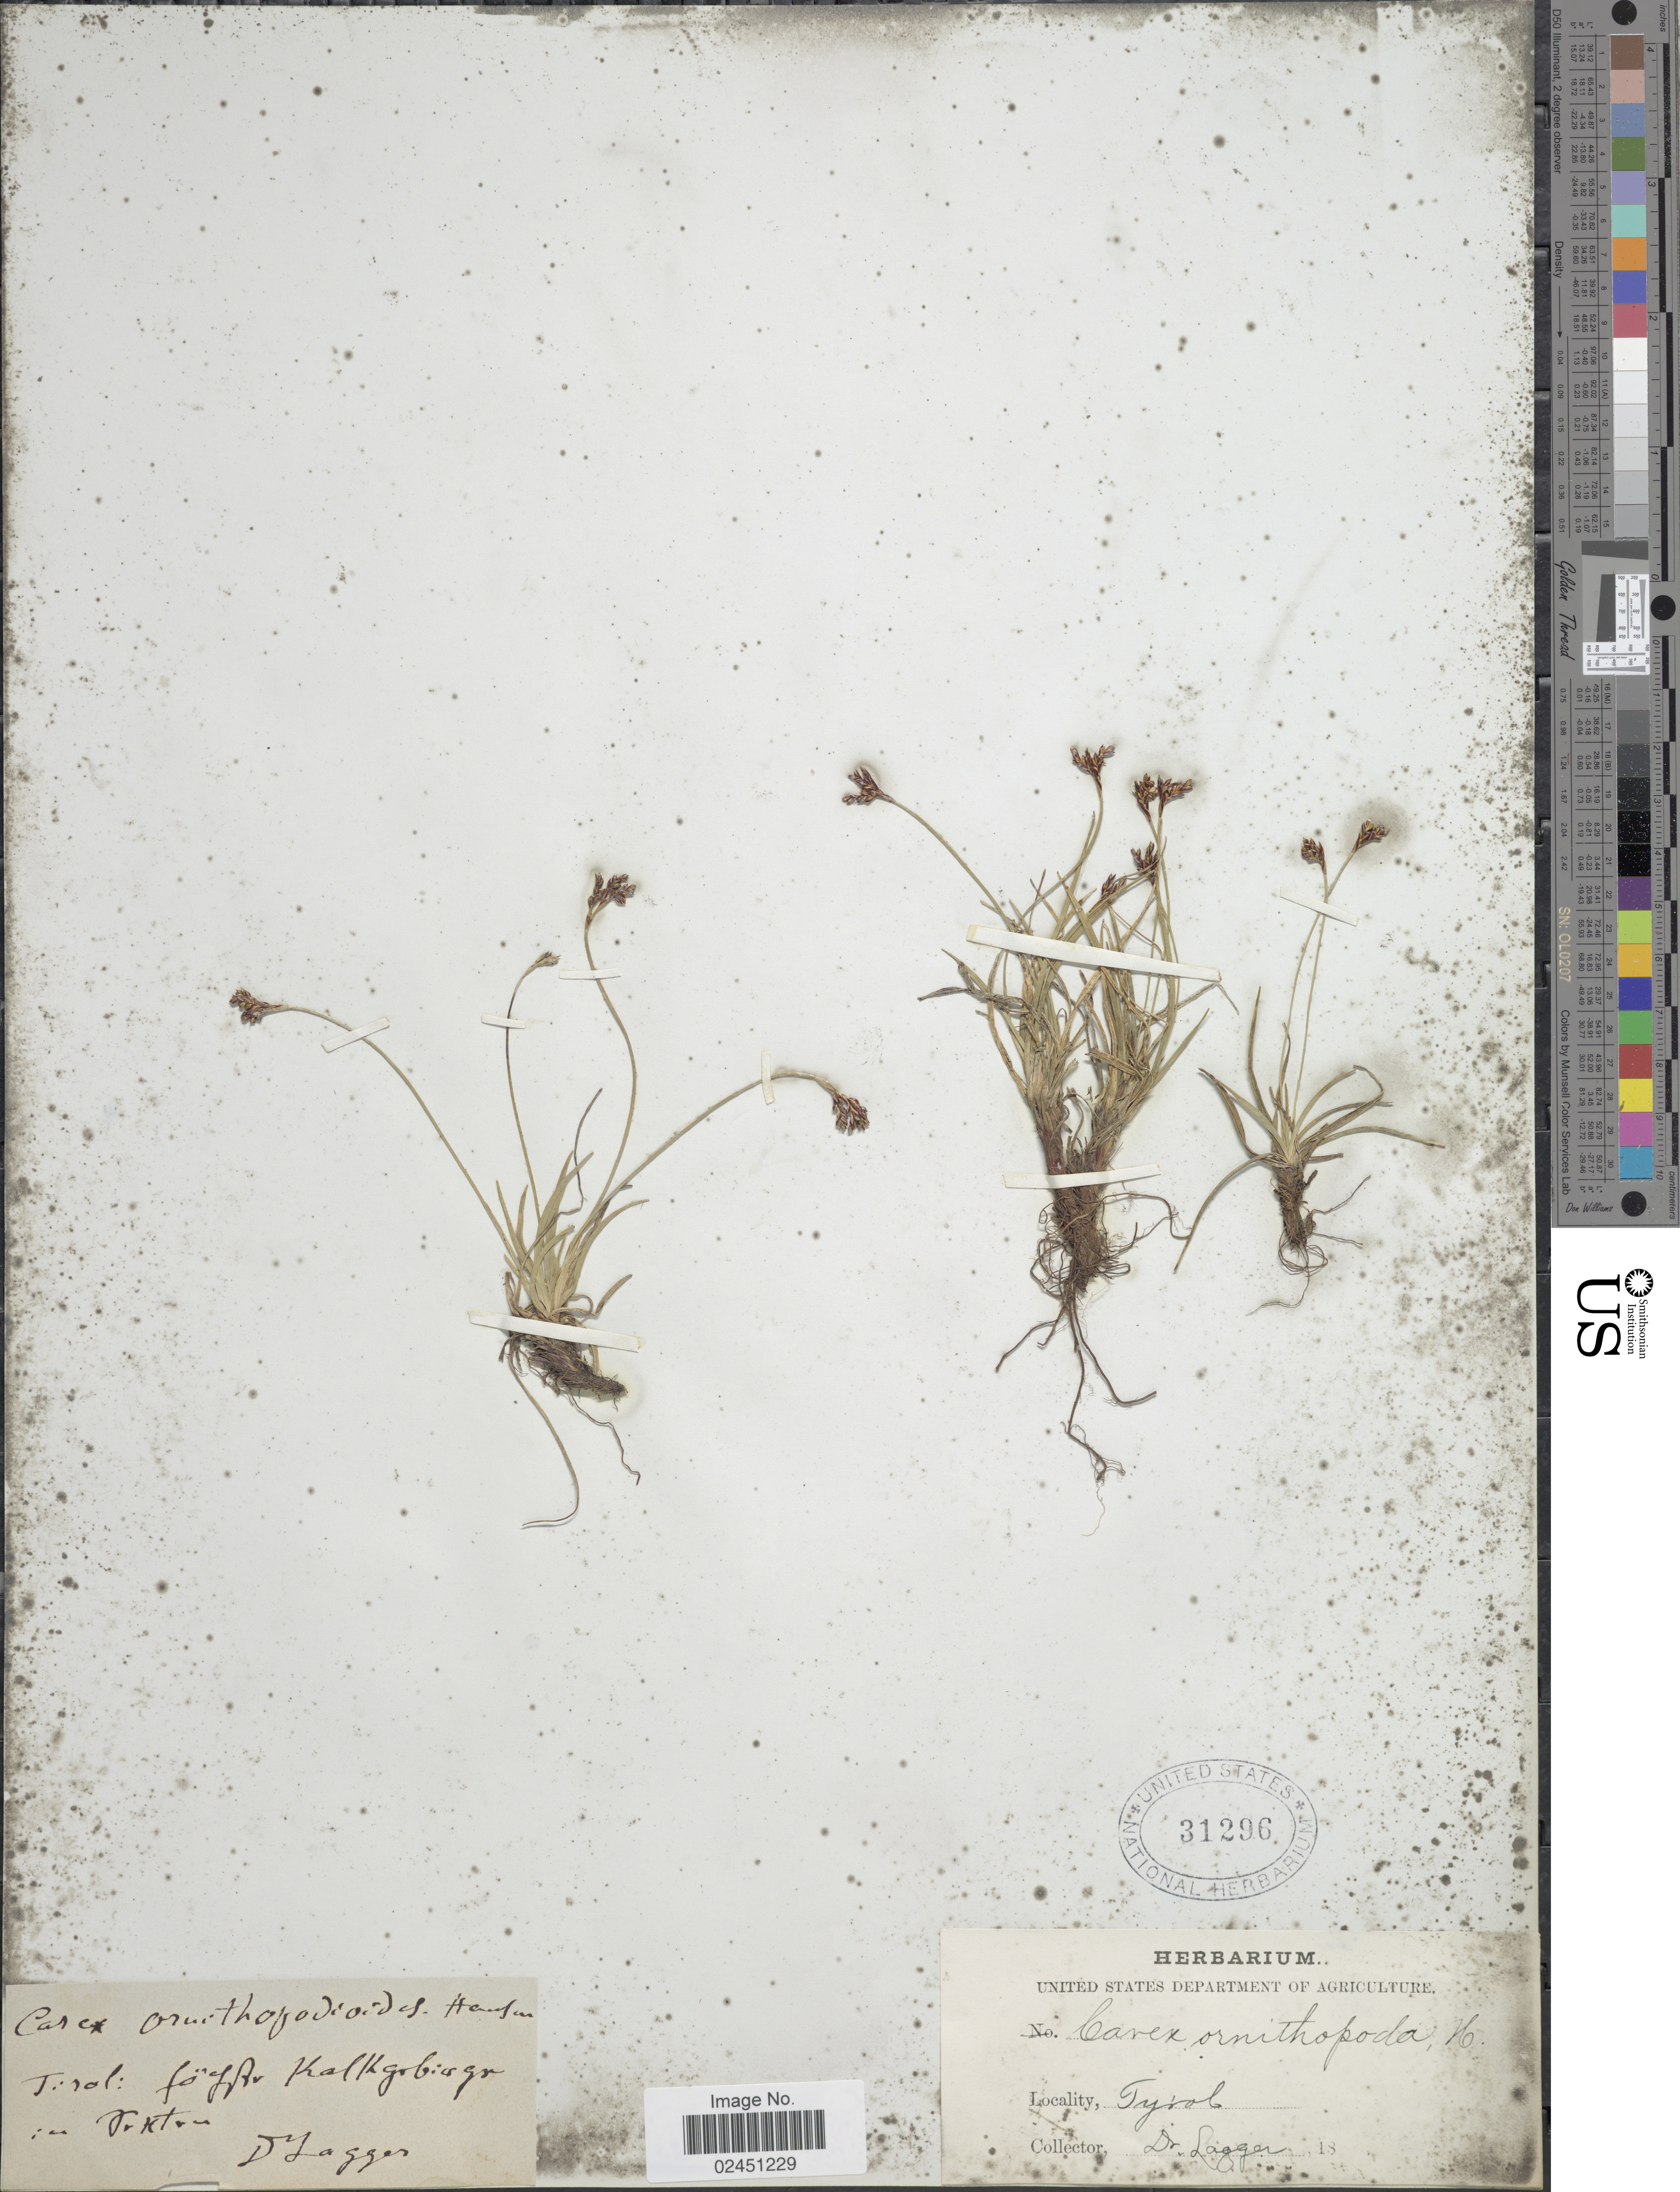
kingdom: Plantae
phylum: Tracheophyta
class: Liliopsida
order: Poales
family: Cyperaceae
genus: Carex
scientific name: Carex ornithopoda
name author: Willd.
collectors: F. J. Lagger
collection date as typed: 18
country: Austria / Italy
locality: Tyrol, [illegible text] Kalkgebirge [illegible text]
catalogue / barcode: US 31296